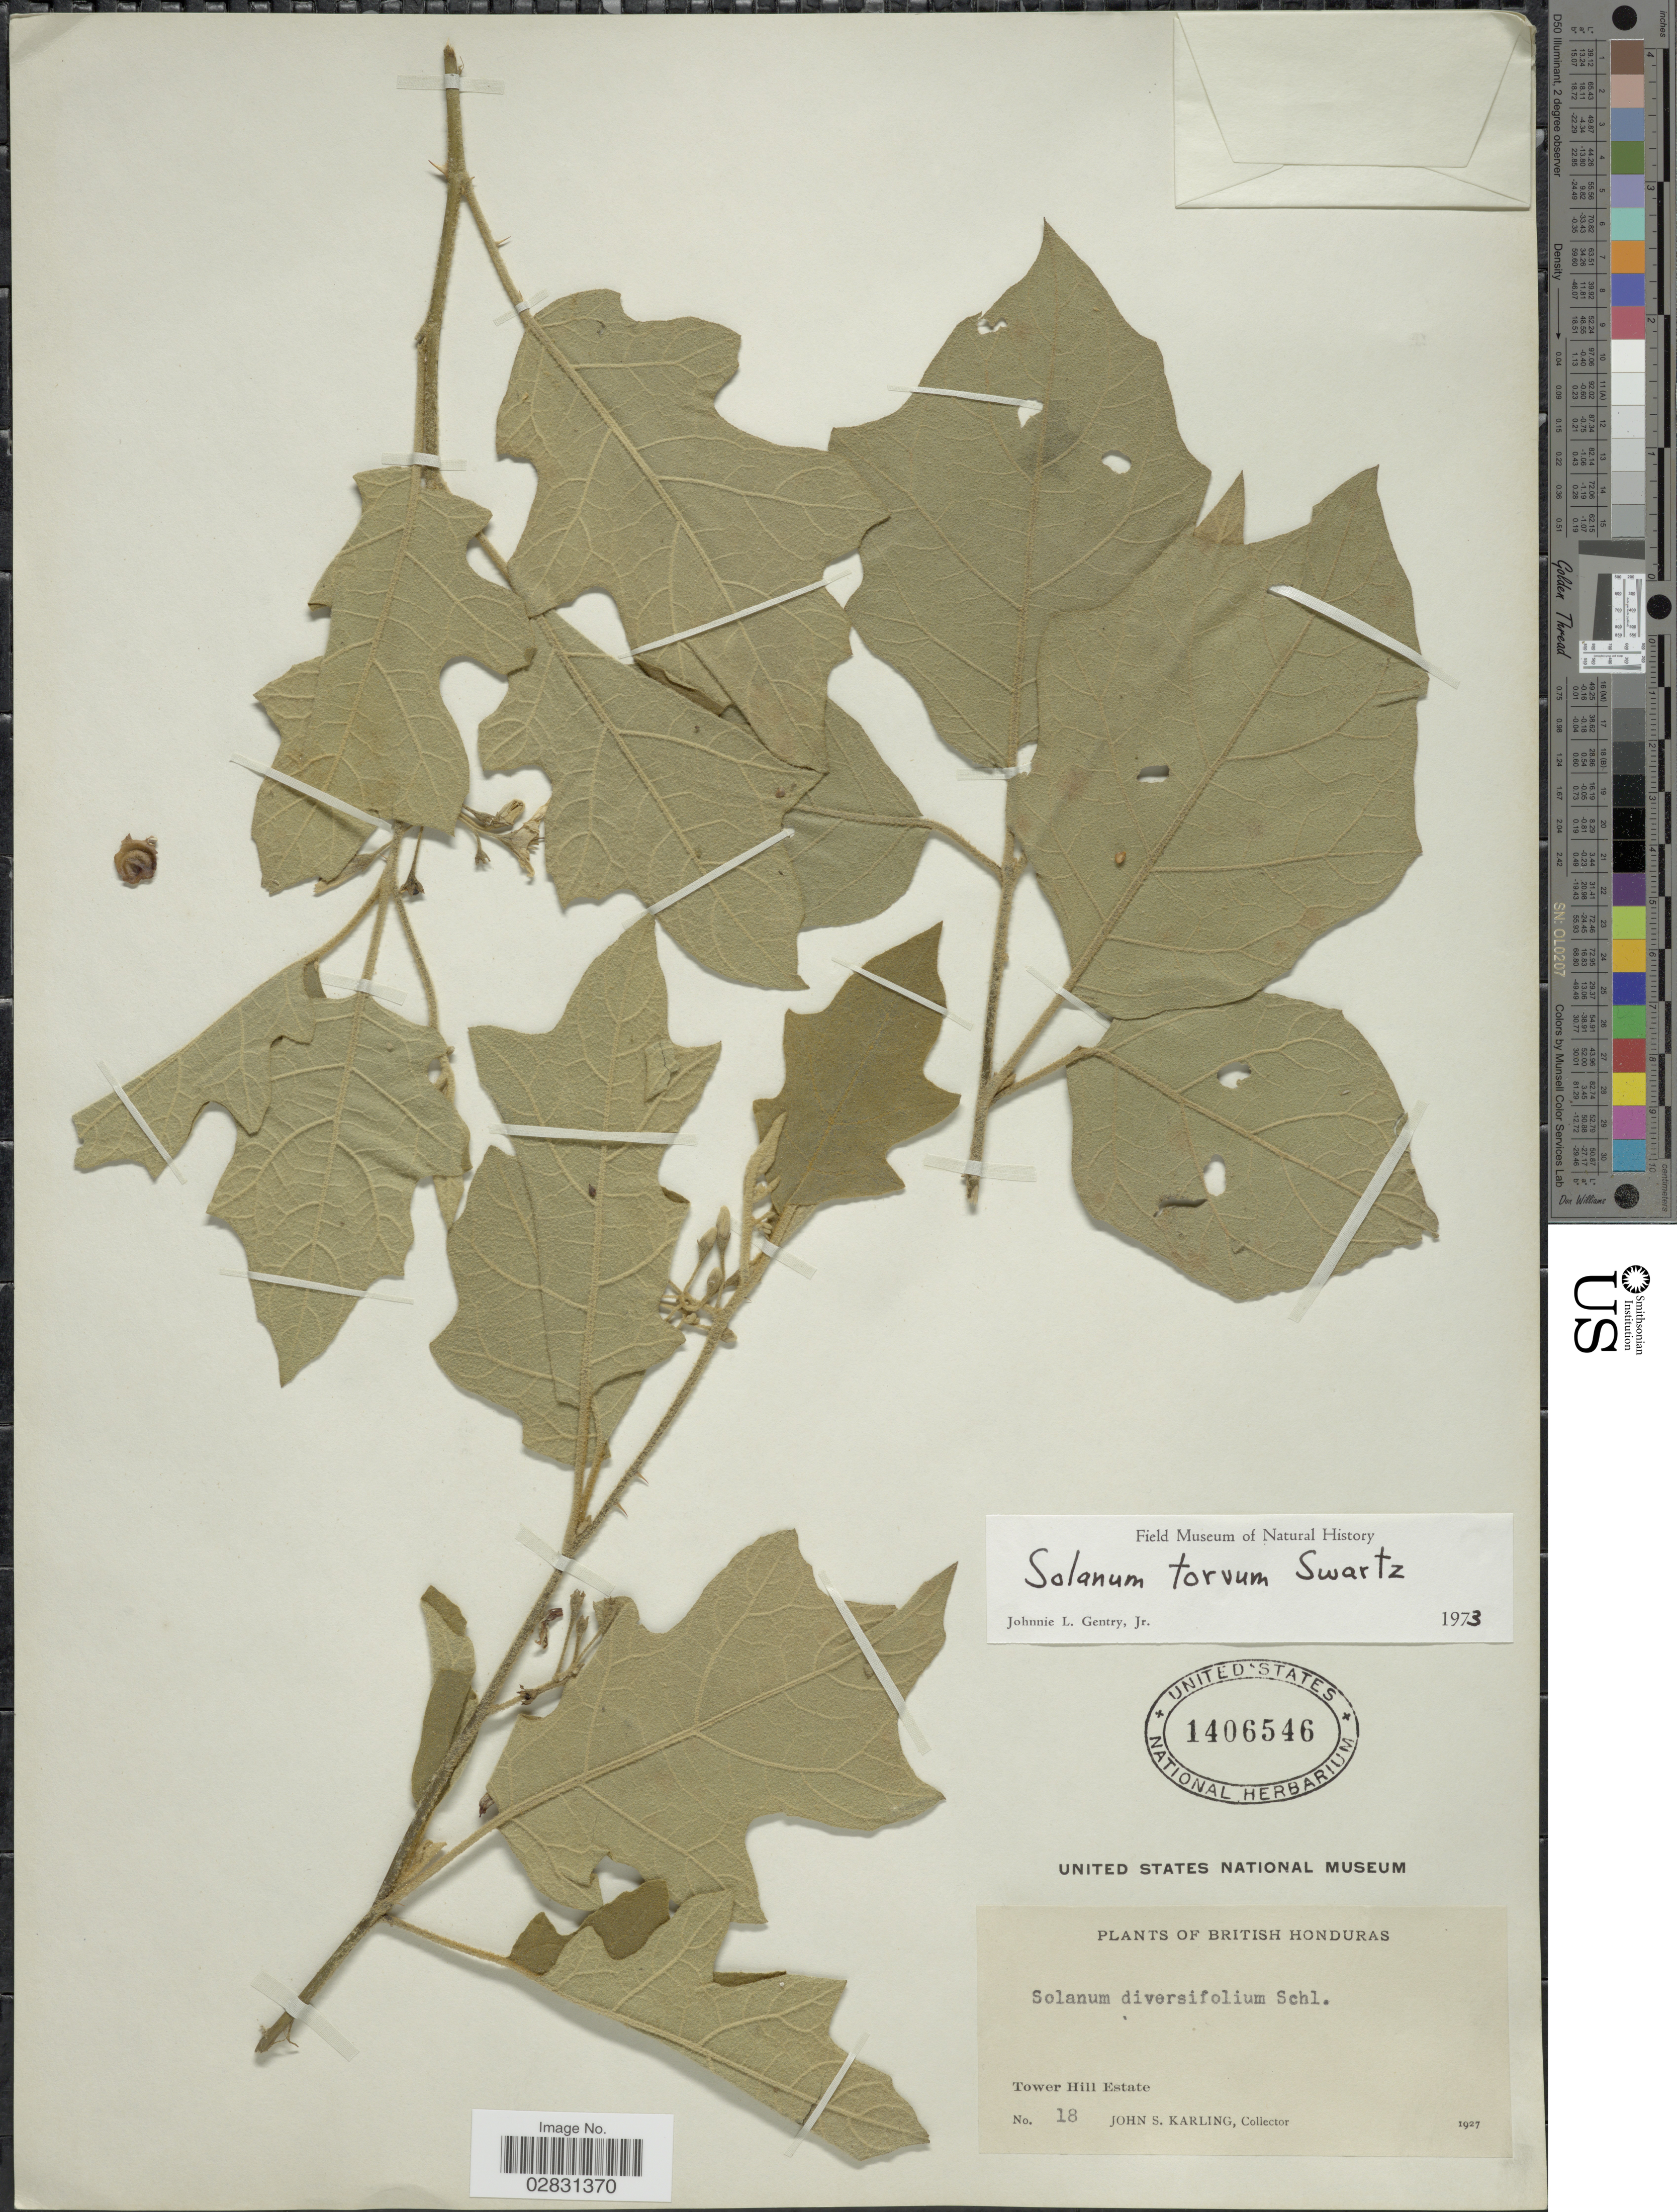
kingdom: Plantae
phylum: Tracheophyta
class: Magnoliopsida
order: Solanales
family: Solanaceae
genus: Solanum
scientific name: Solanum torvum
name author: Sw.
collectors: J. Karling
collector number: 18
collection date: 1927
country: Belize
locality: British Honduras, Tower Hills Estate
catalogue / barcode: US 1406546